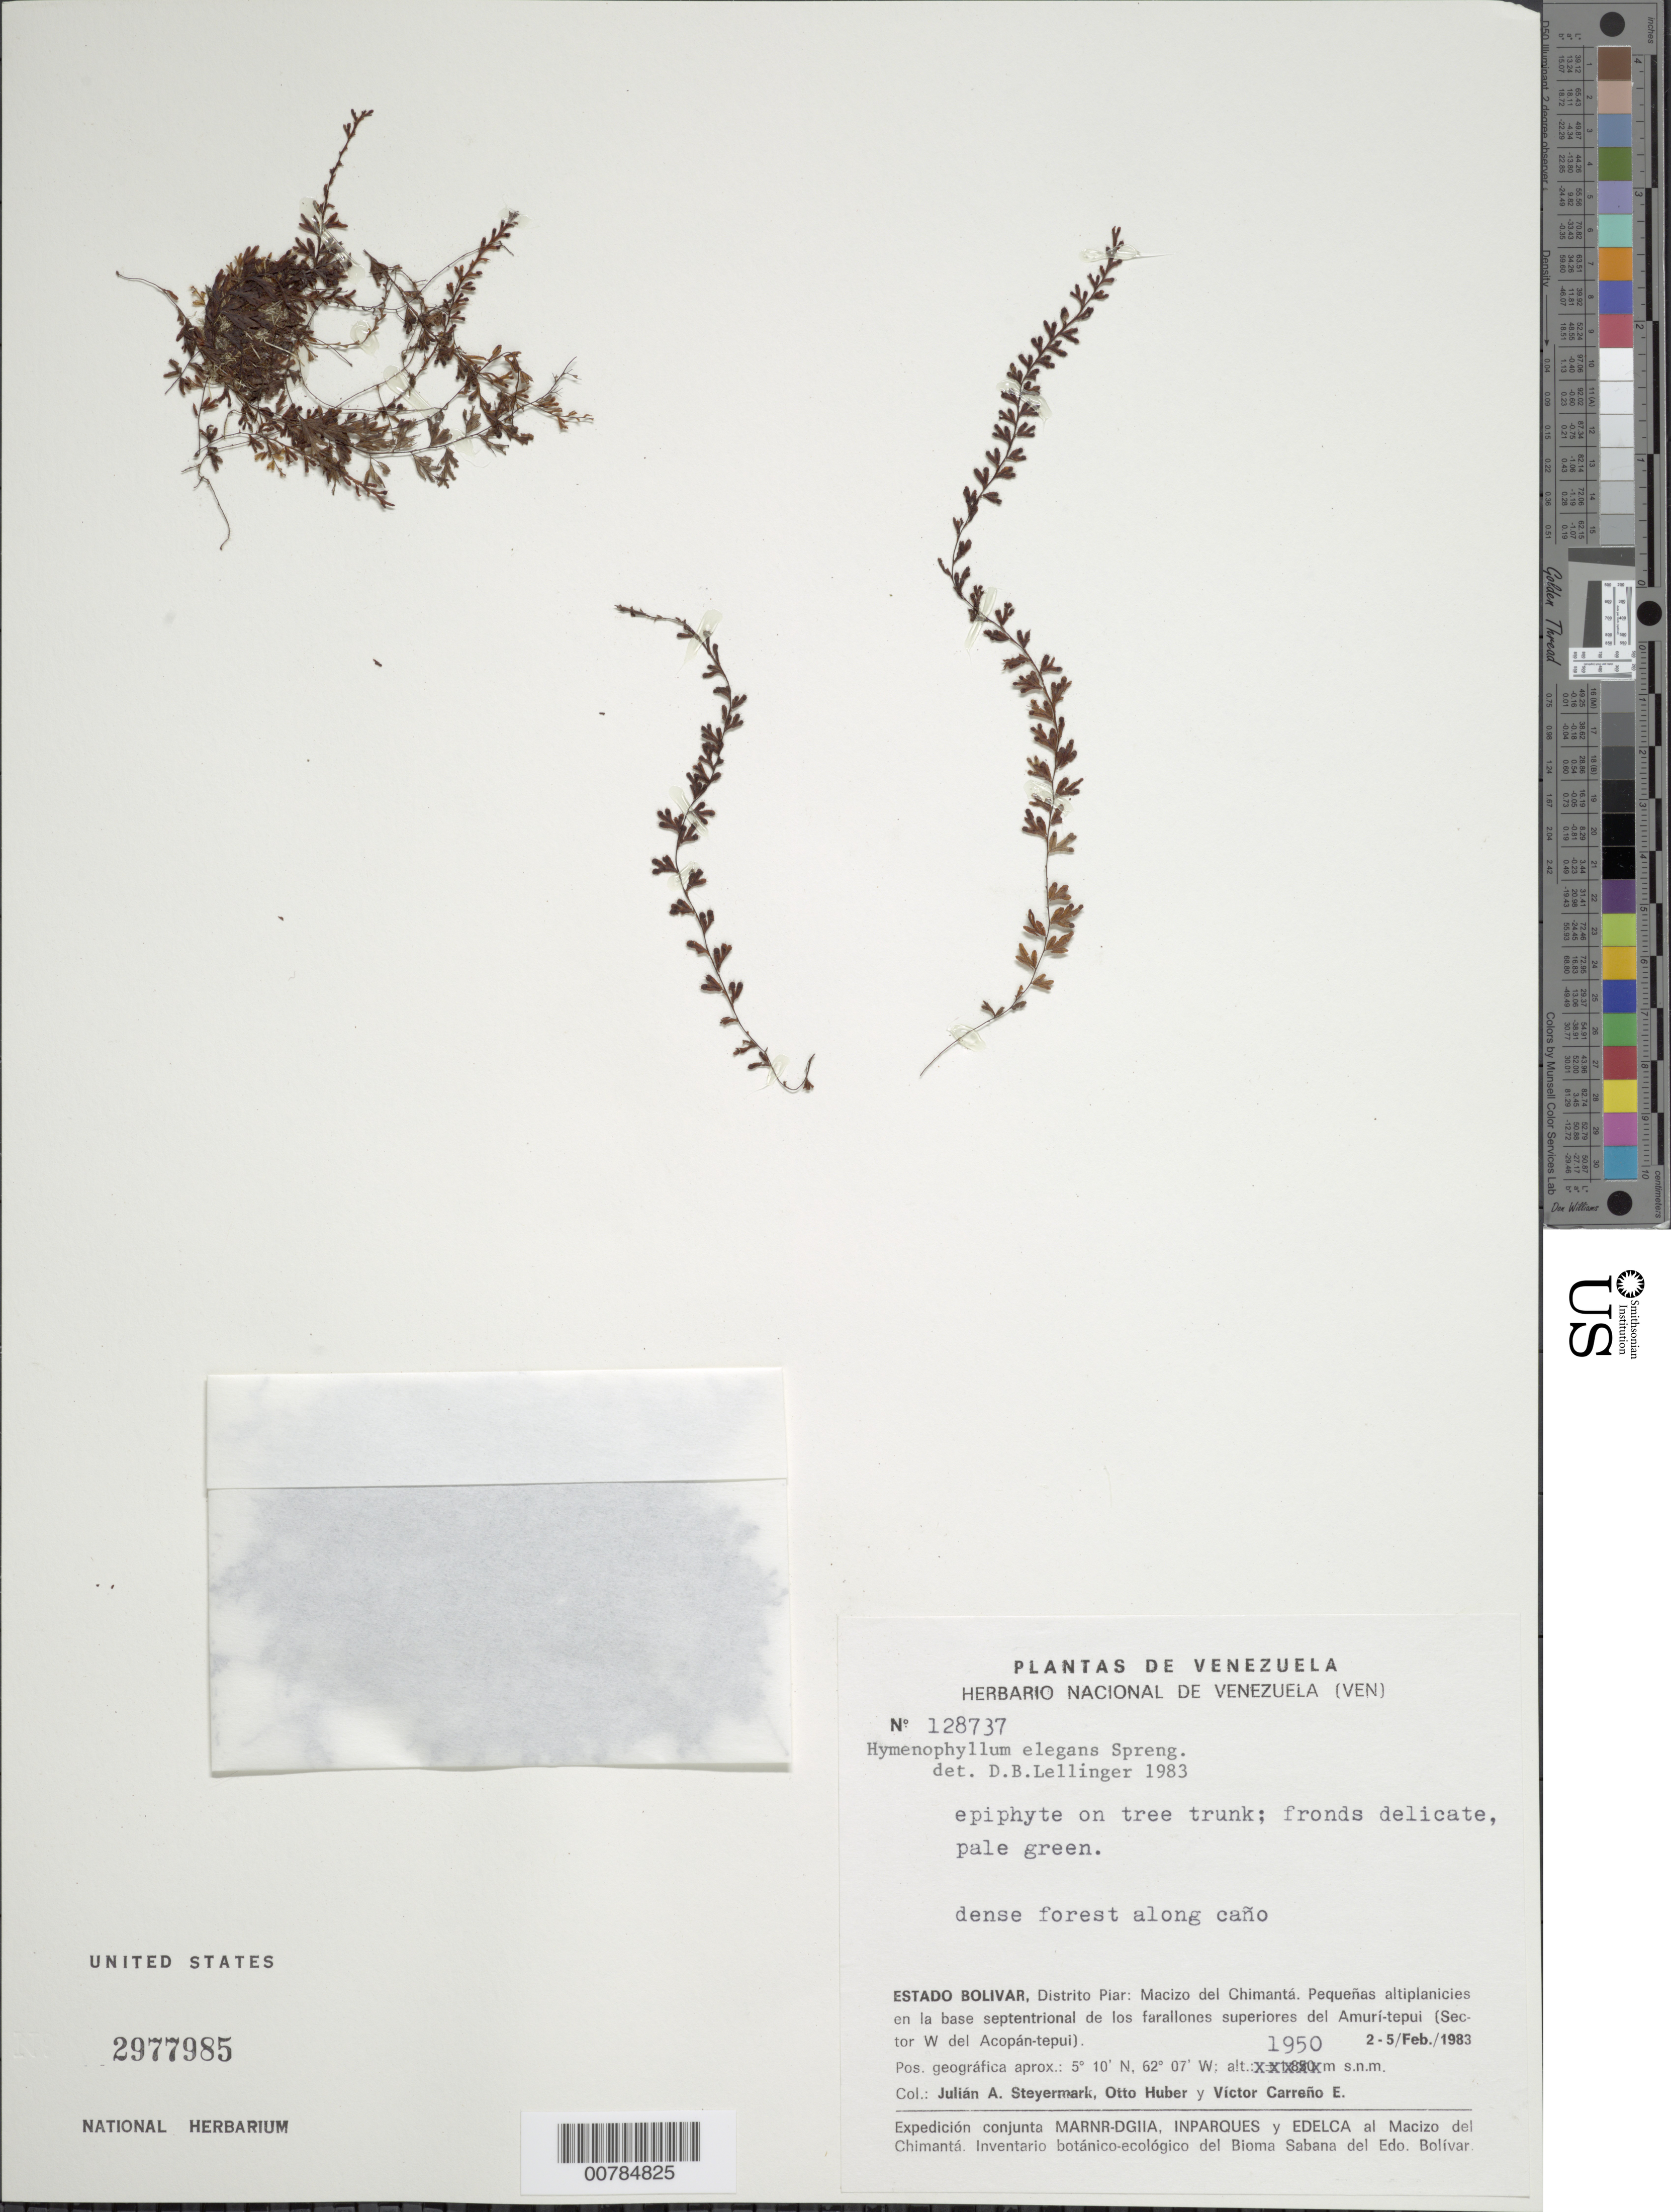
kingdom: Plantae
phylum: Tracheophyta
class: Polypodiopsida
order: Hymenophyllales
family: Hymenophyllaceae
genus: Hymenophyllum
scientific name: Hymenophyllum elegans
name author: Spreng.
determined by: Lellinger, David B., (BOT), Smithsonian Institution - National Museum of Natural History (UNITED STATES)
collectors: J. Steyermark, O. Huber & V. Carreño E.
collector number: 128737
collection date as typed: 2-Feb-83 to 5-Feb-83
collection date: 1983-02-02/1983-02-05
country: Venezuela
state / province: Bolívar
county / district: Piar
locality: Macizo del Chimantá, Amuí-tepuí, (Sector W del Acopán-tepuí)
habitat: Dense forest along caño; on tree trunk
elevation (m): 1950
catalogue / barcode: US 2977985